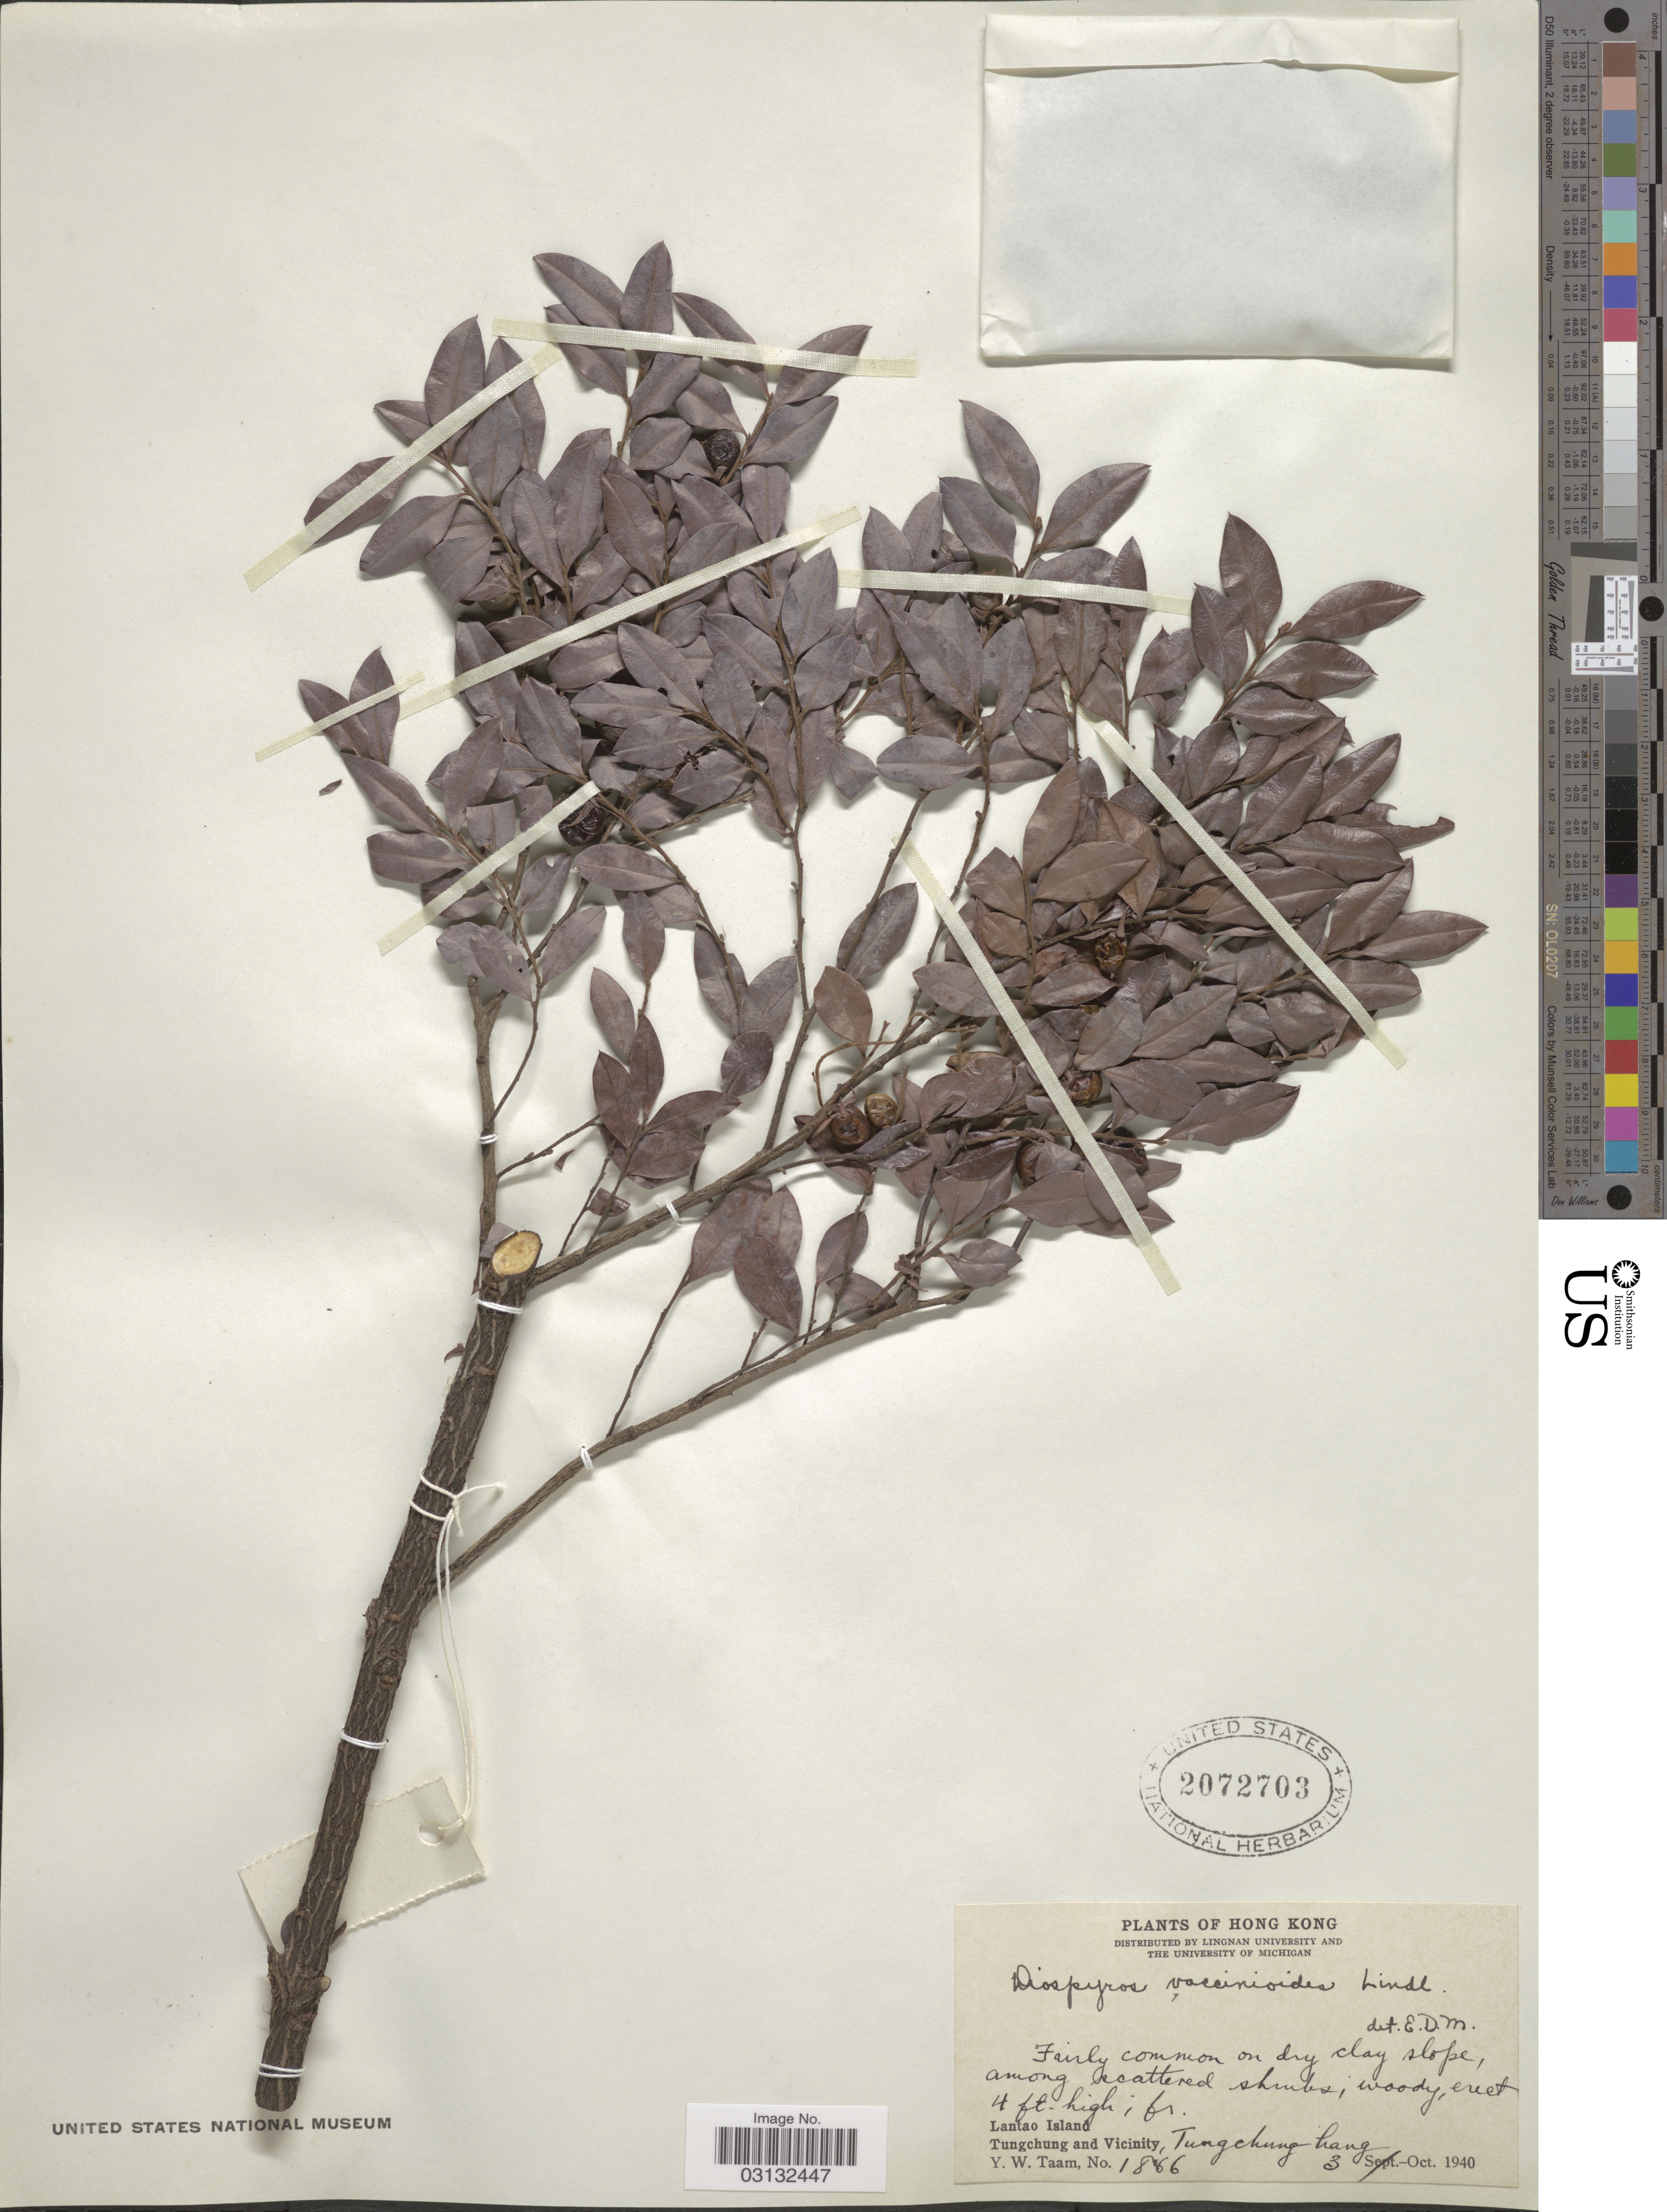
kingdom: Plantae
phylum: Tracheophyta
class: Magnoliopsida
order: Ericales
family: Ebenaceae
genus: Diospyros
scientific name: Diospyros vaccinioides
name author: Lindl.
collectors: Y. W. Taam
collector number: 1866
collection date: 1940-10-03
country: China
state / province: Hong Kong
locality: Lantao Island, Tungchung and Vicinity, Tungchung hang.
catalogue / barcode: US 2072703